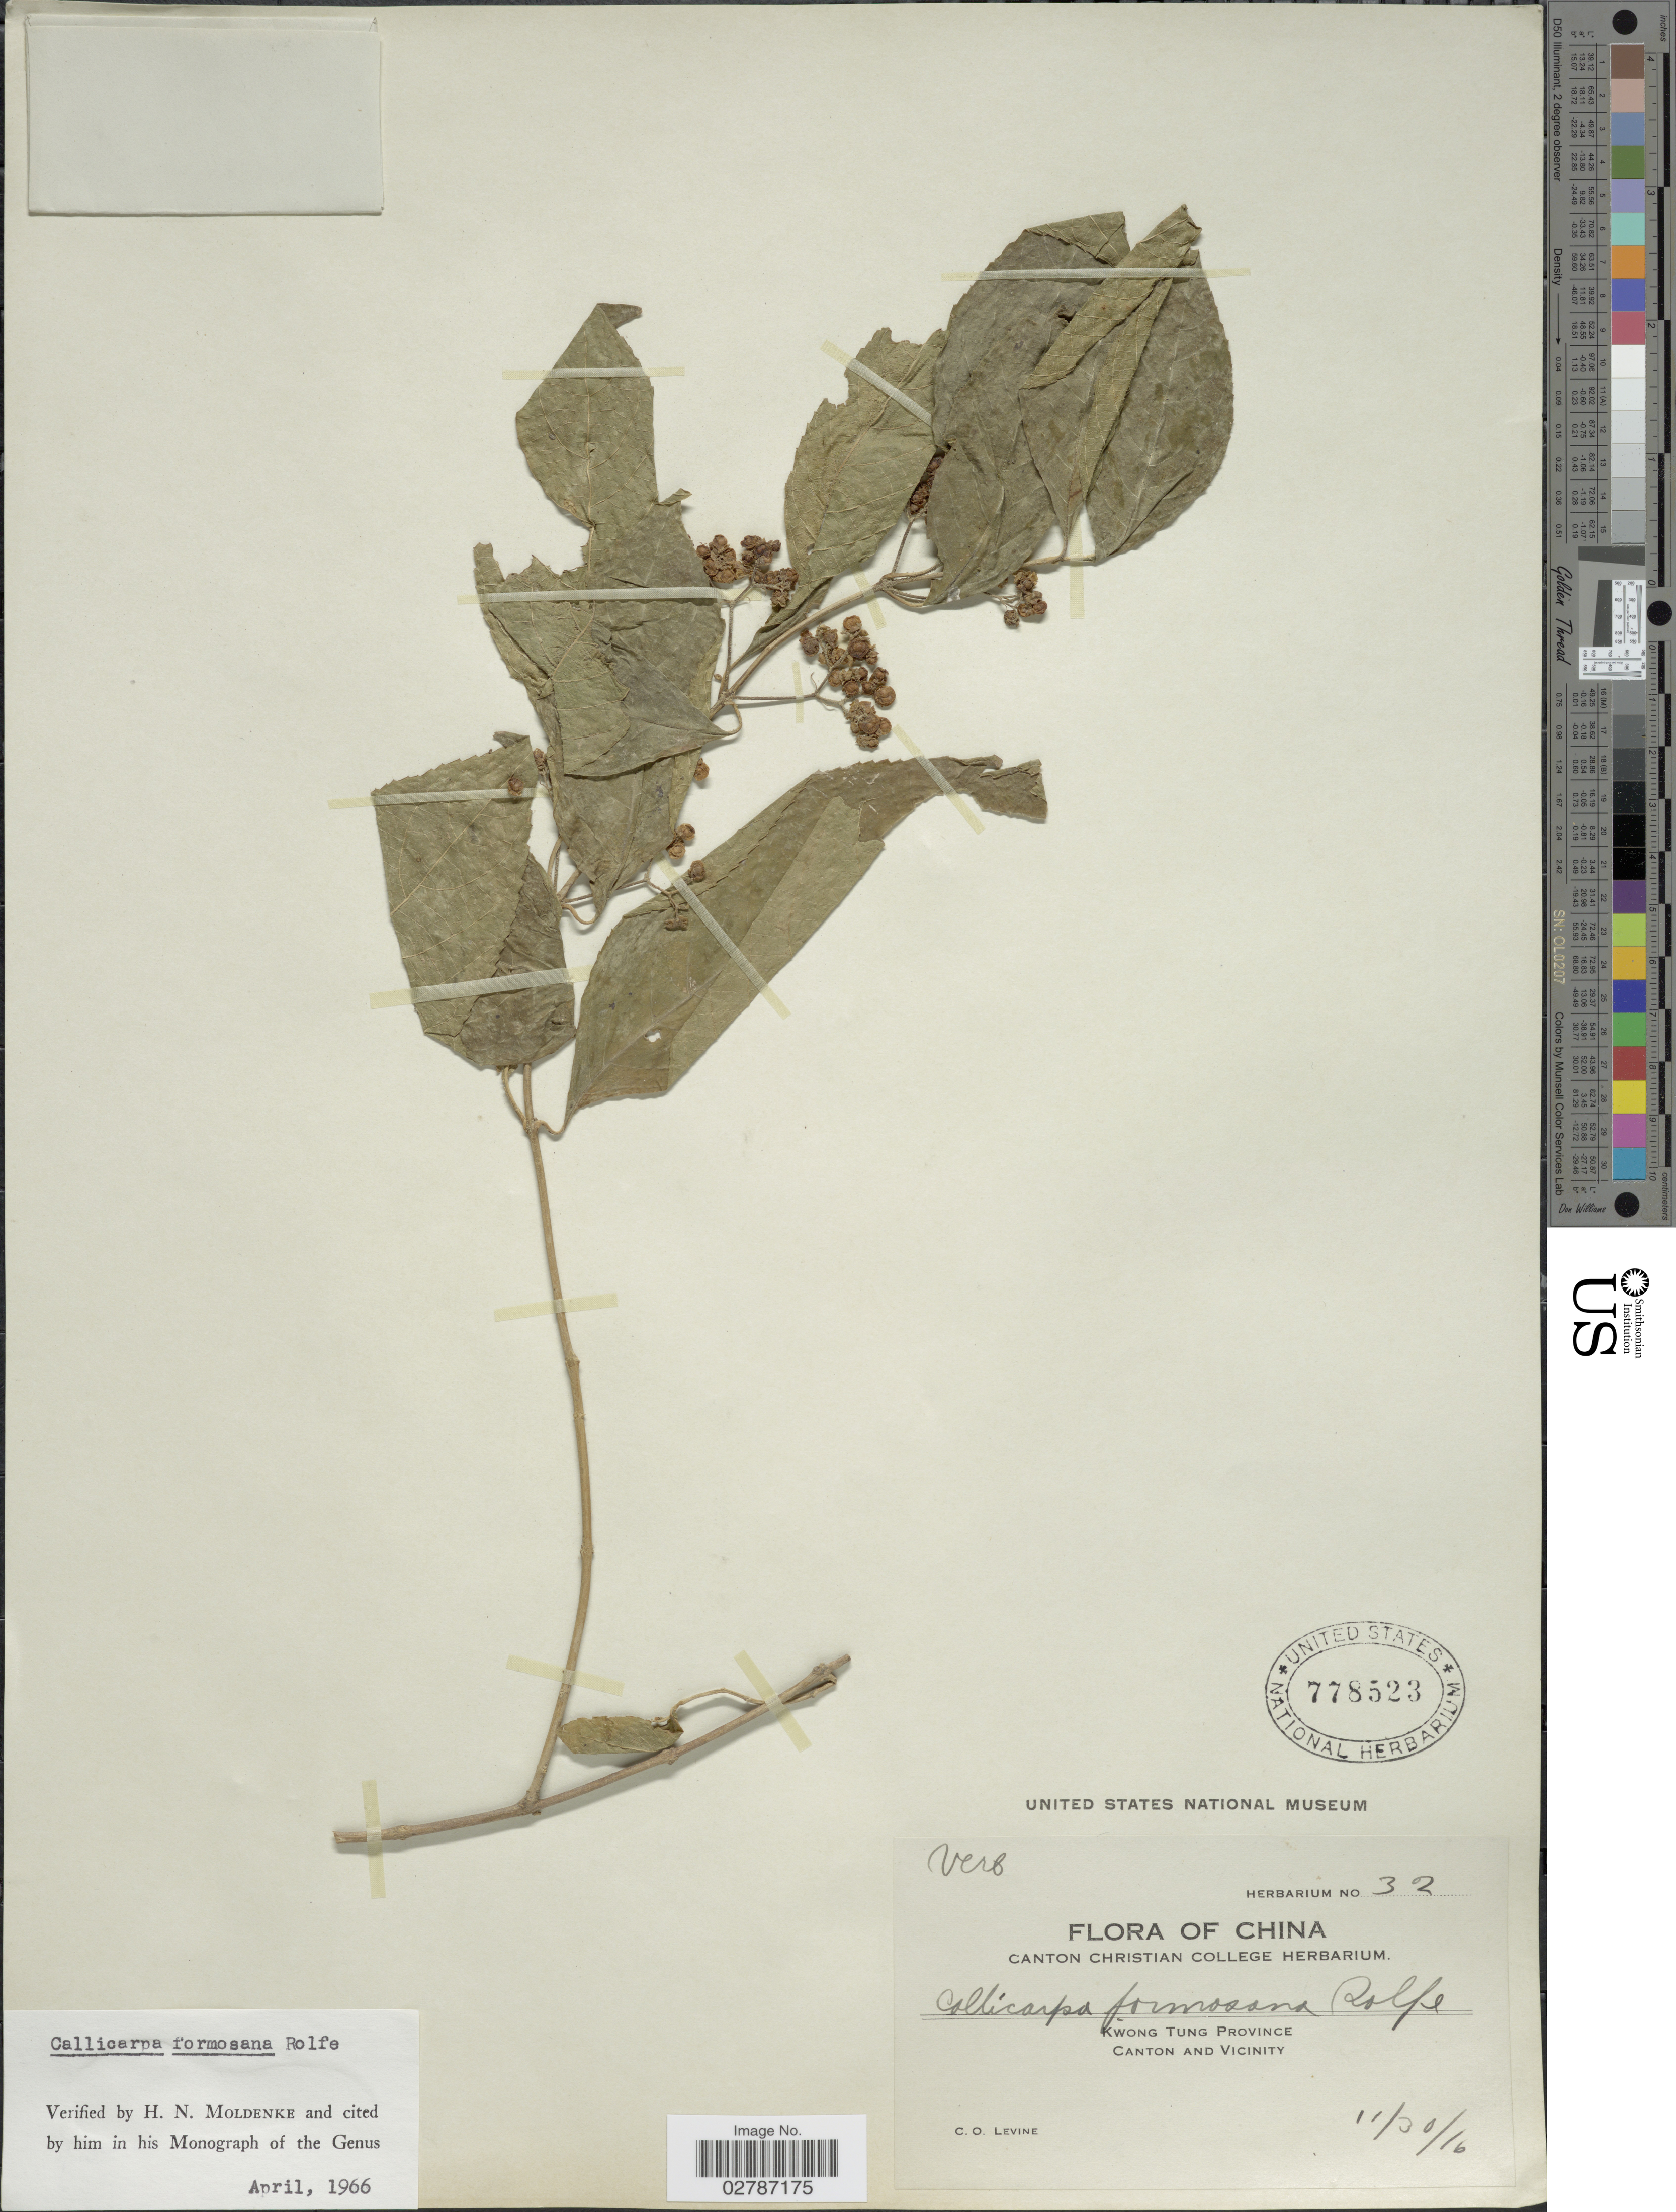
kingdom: Plantae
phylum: Tracheophyta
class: Magnoliopsida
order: Lamiales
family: Lamiaceae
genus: Callicarpa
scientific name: Callicarpa formosana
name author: Rolfe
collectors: C. O. Levine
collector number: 32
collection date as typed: Transcribed d/m/y: 30/11/16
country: China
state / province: Guangdong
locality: Kwong Tung Province. Canton and Vicinity.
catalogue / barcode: US 778523